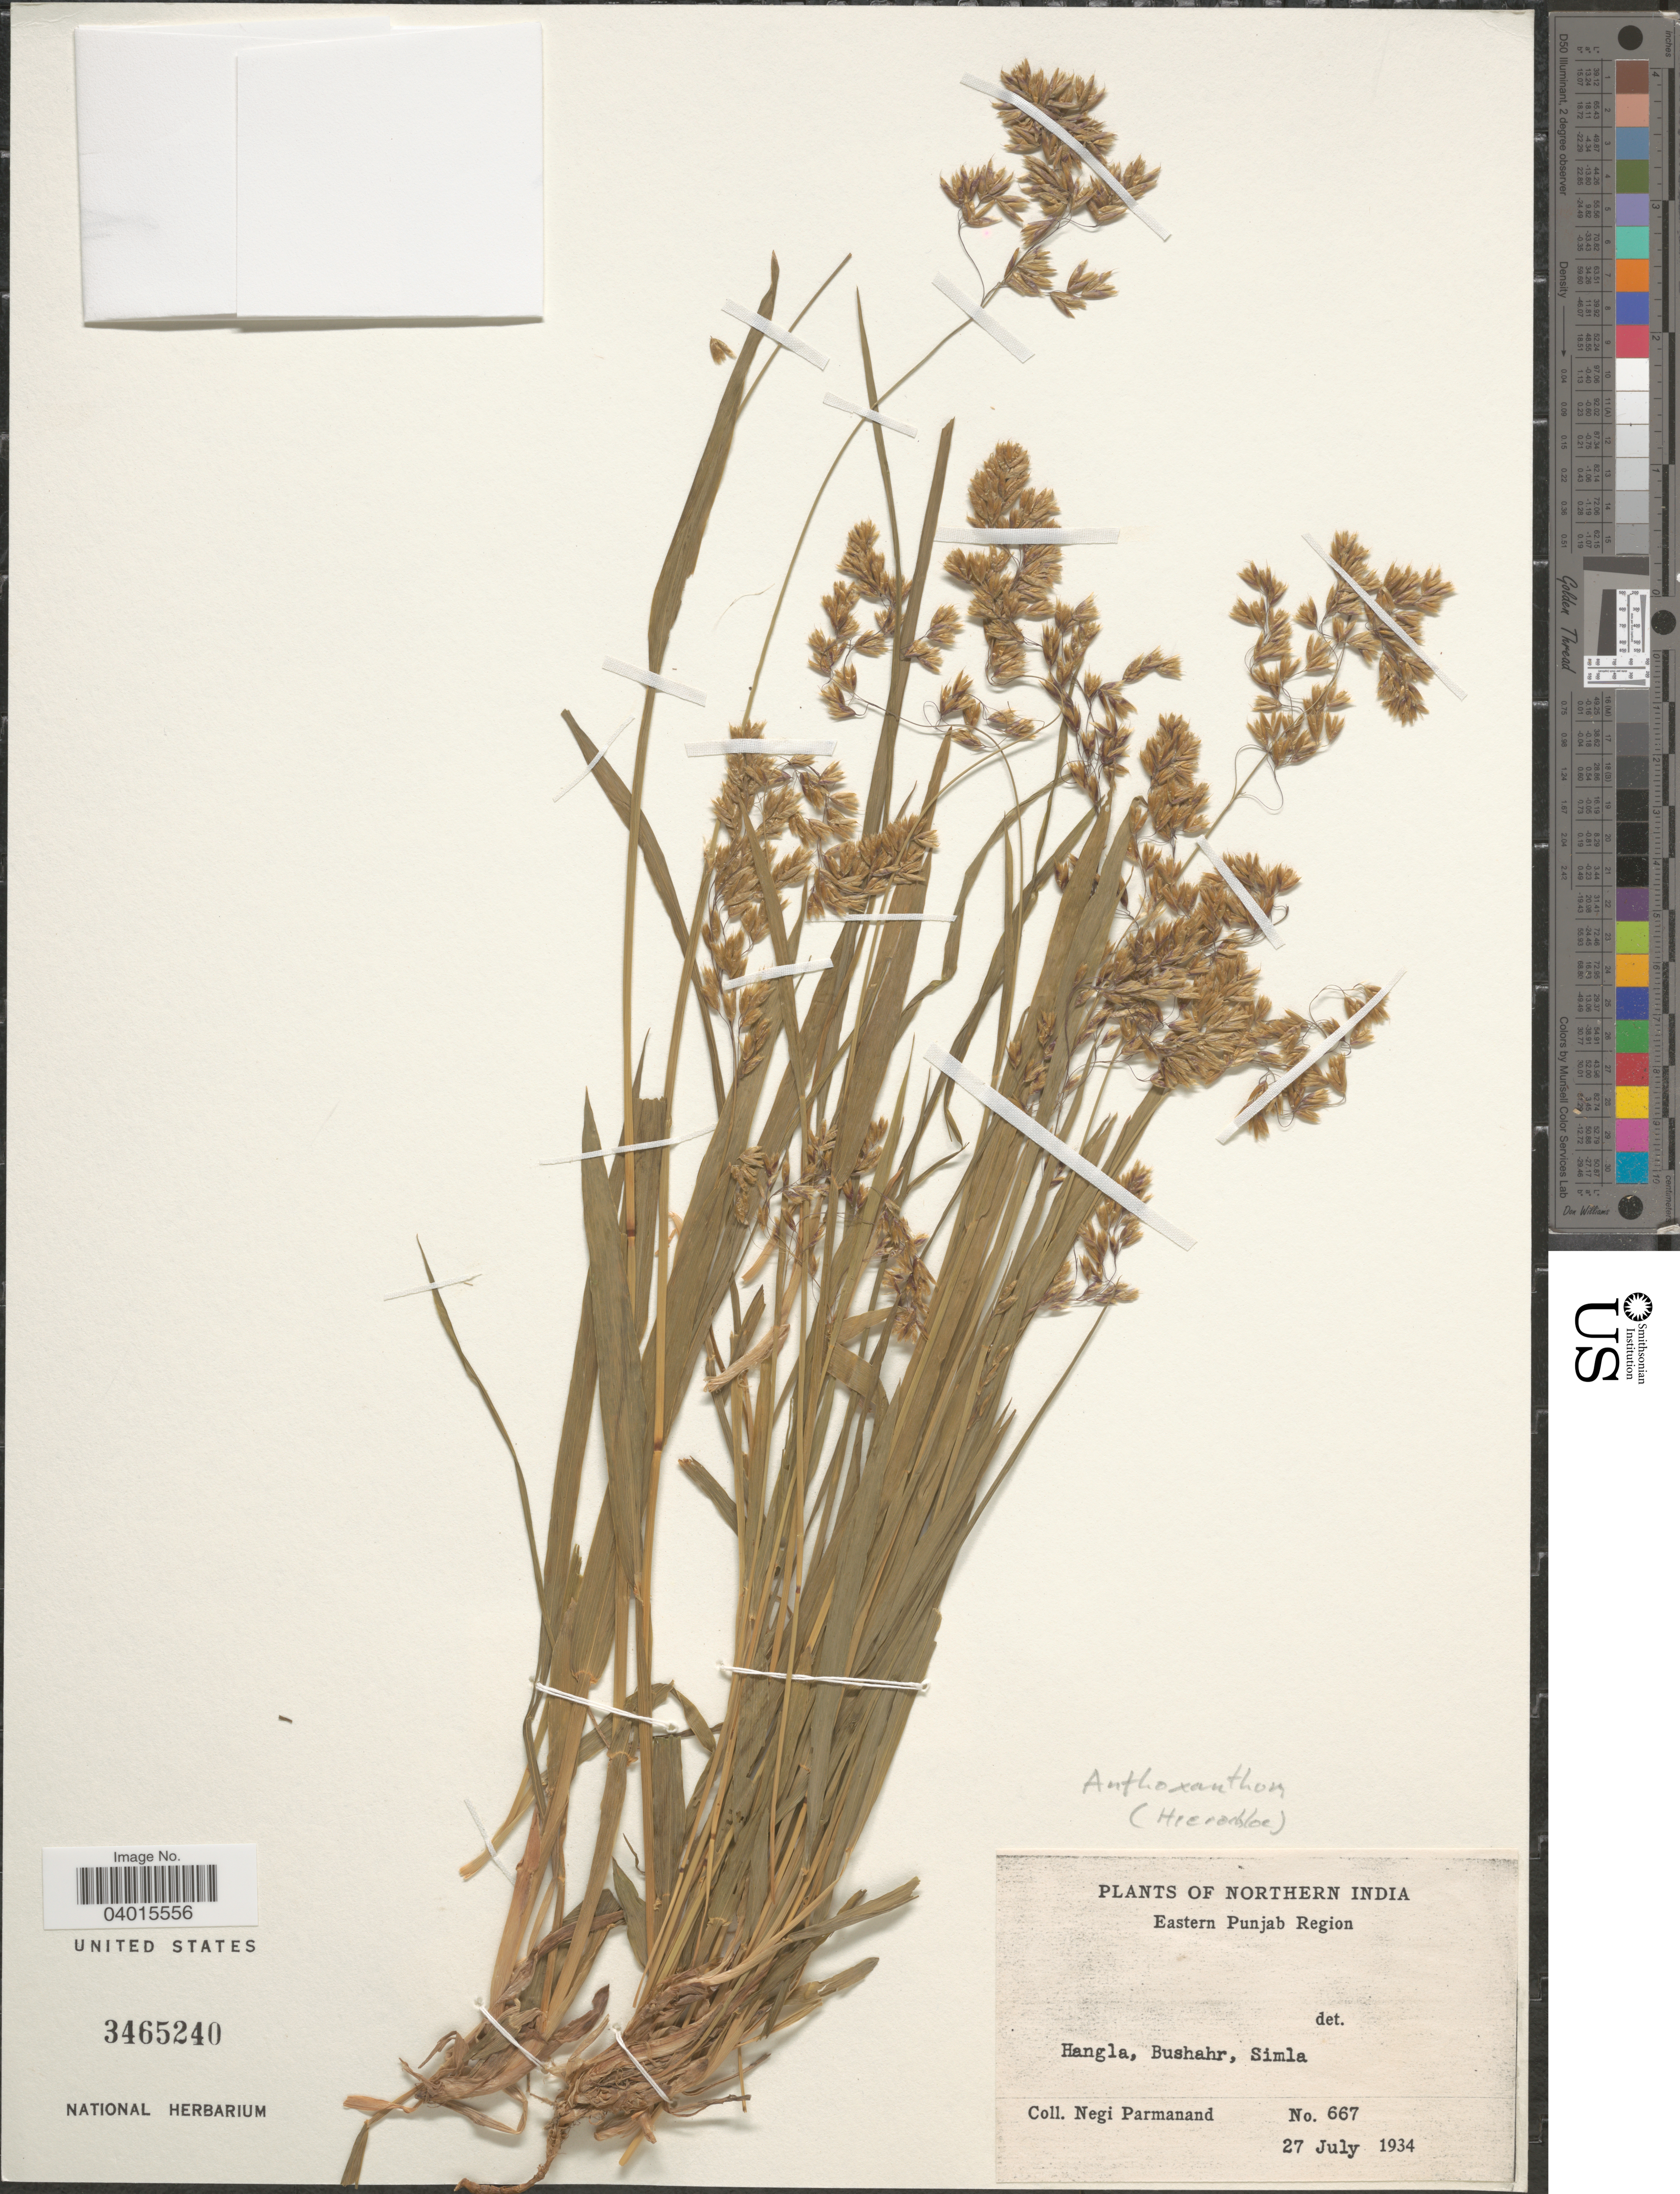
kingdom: Plantae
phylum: Tracheophyta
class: Liliopsida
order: Poales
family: Poaceae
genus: Anthoxanthum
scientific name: Anthoxanthum sp.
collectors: N. Parmanand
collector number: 667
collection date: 1934-07-27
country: India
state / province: Himachal Pradesh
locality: Northern India. Eastern Punjab Region. Hangla, Bushahr, Simla.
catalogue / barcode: US 3465240